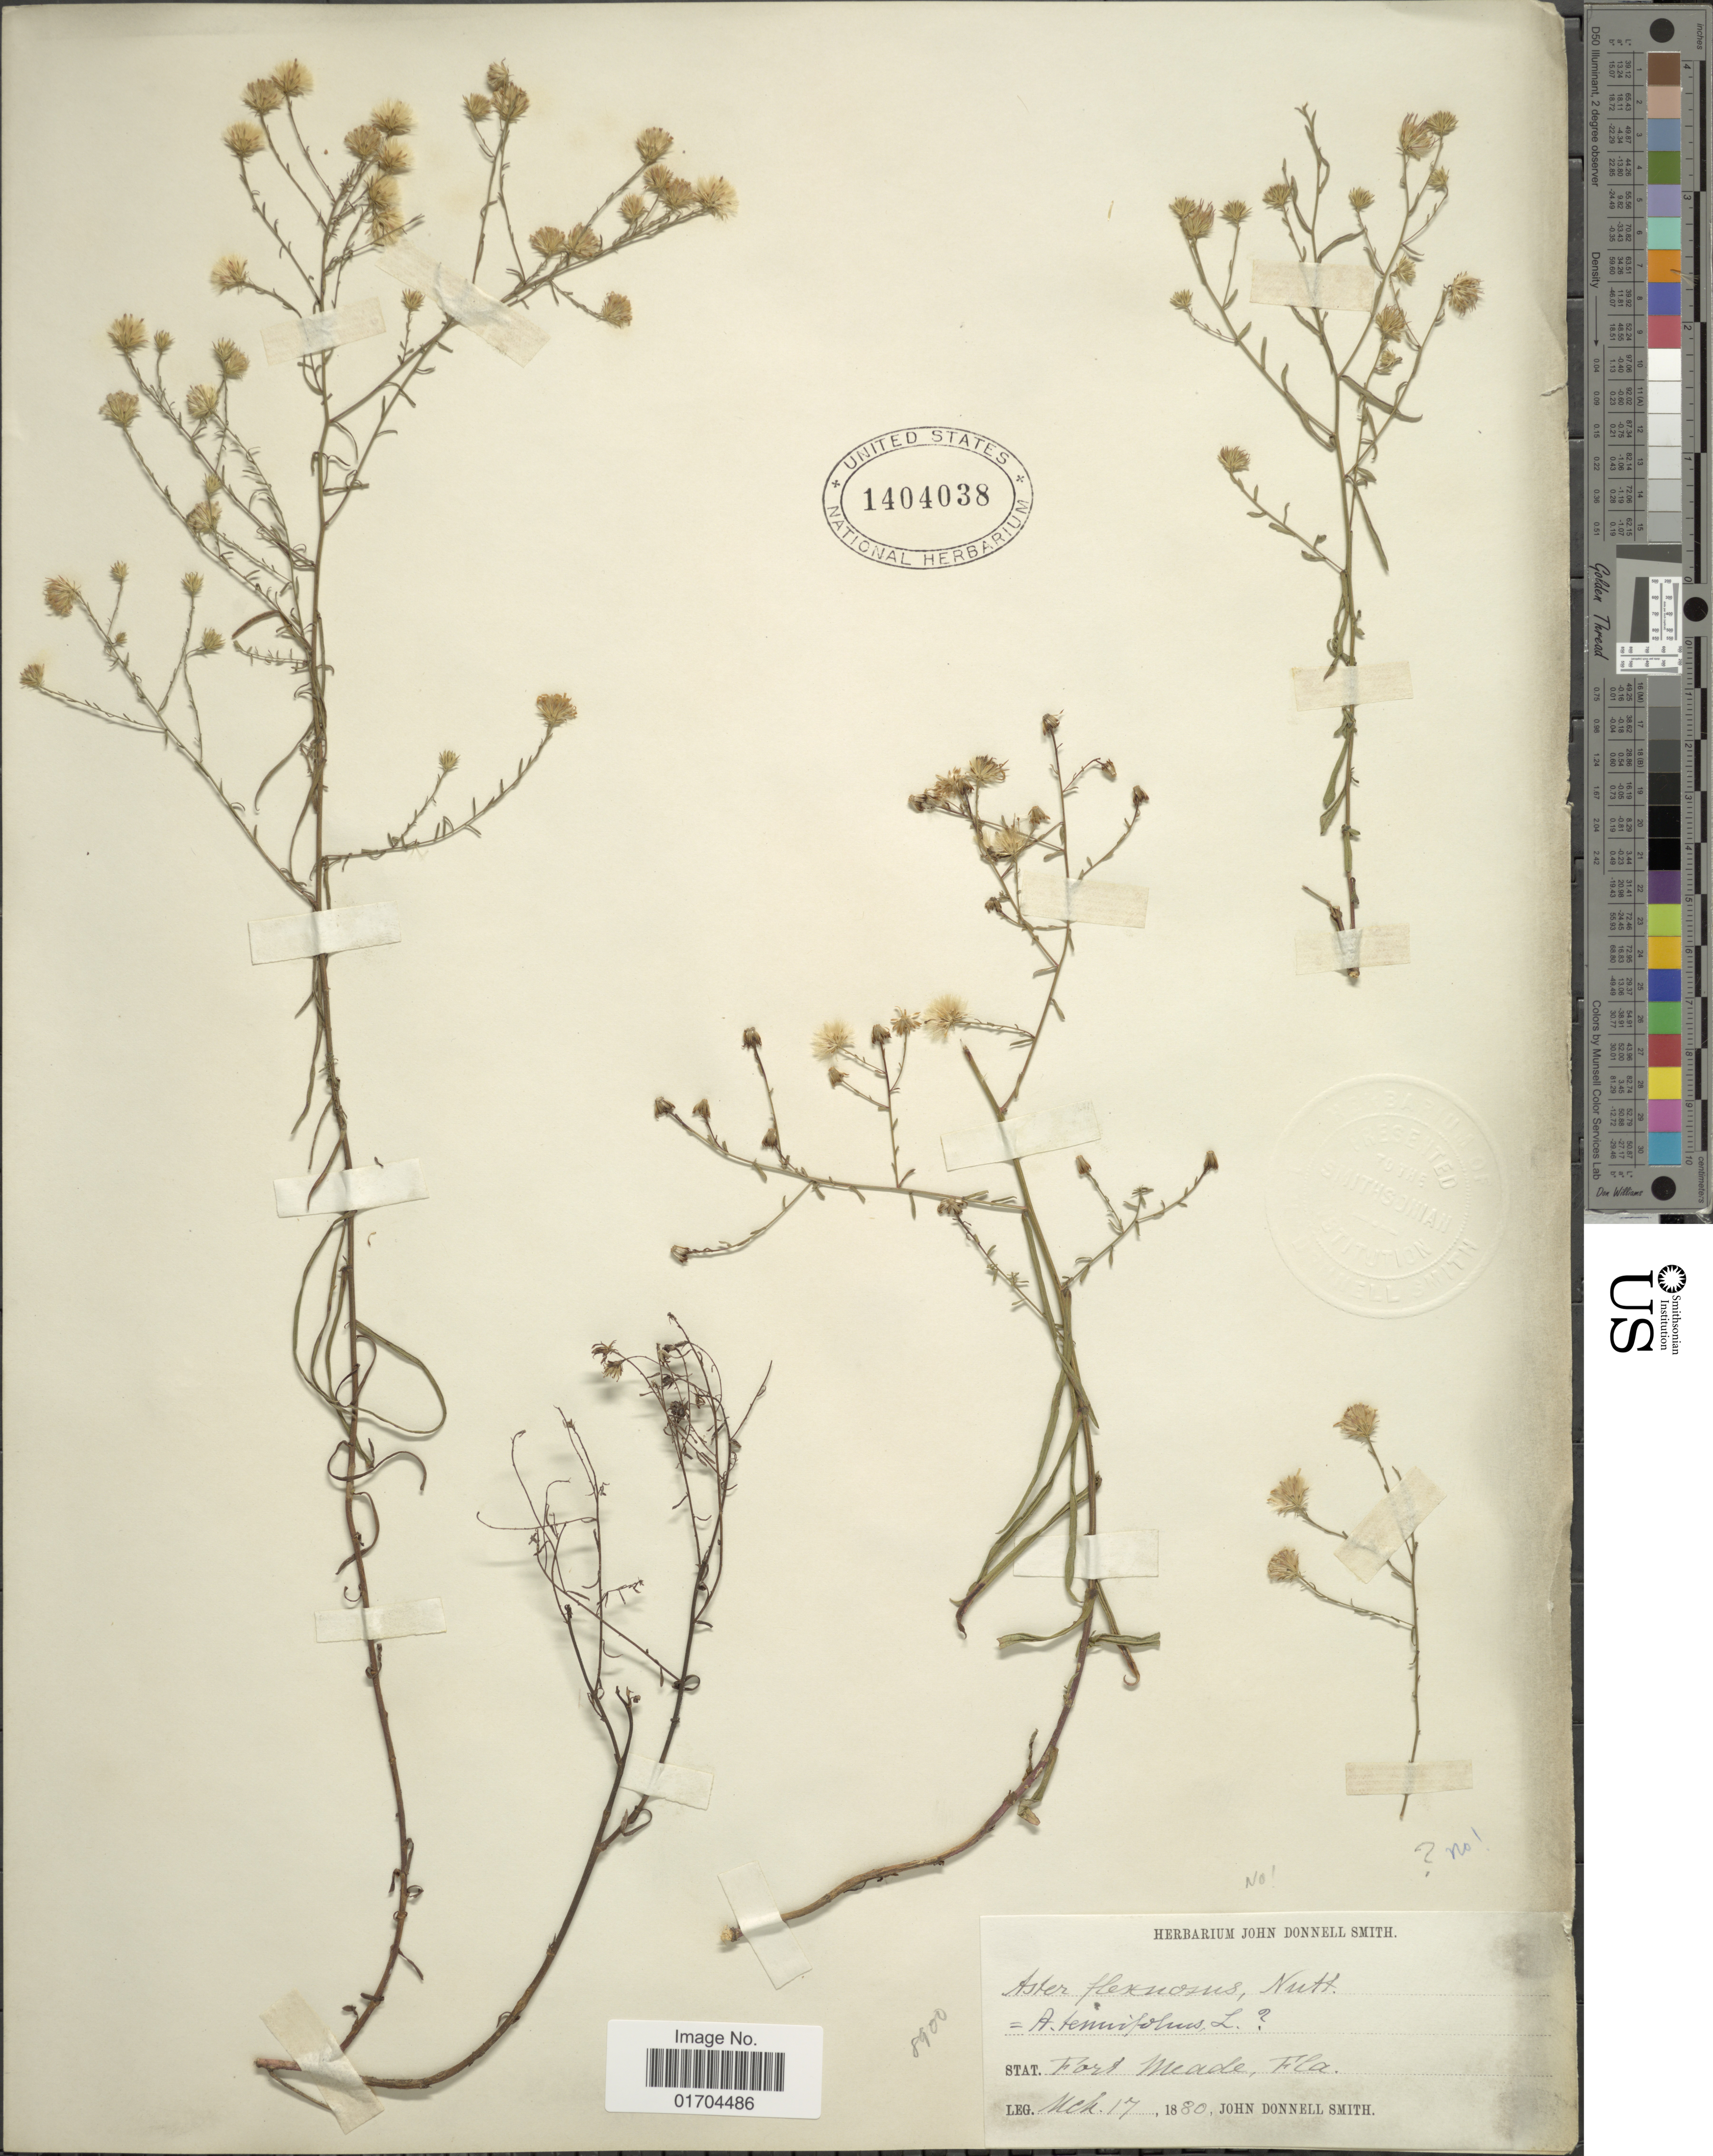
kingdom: Plantae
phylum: Tracheophyta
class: Magnoliopsida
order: Asterales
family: Asteraceae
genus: Symphyotrichum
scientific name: Symphyotrichum sp.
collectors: J. Donnell Smith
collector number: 8900?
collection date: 1880-03-17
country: United States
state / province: Florida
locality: Ford Meade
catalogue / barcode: US 1404038